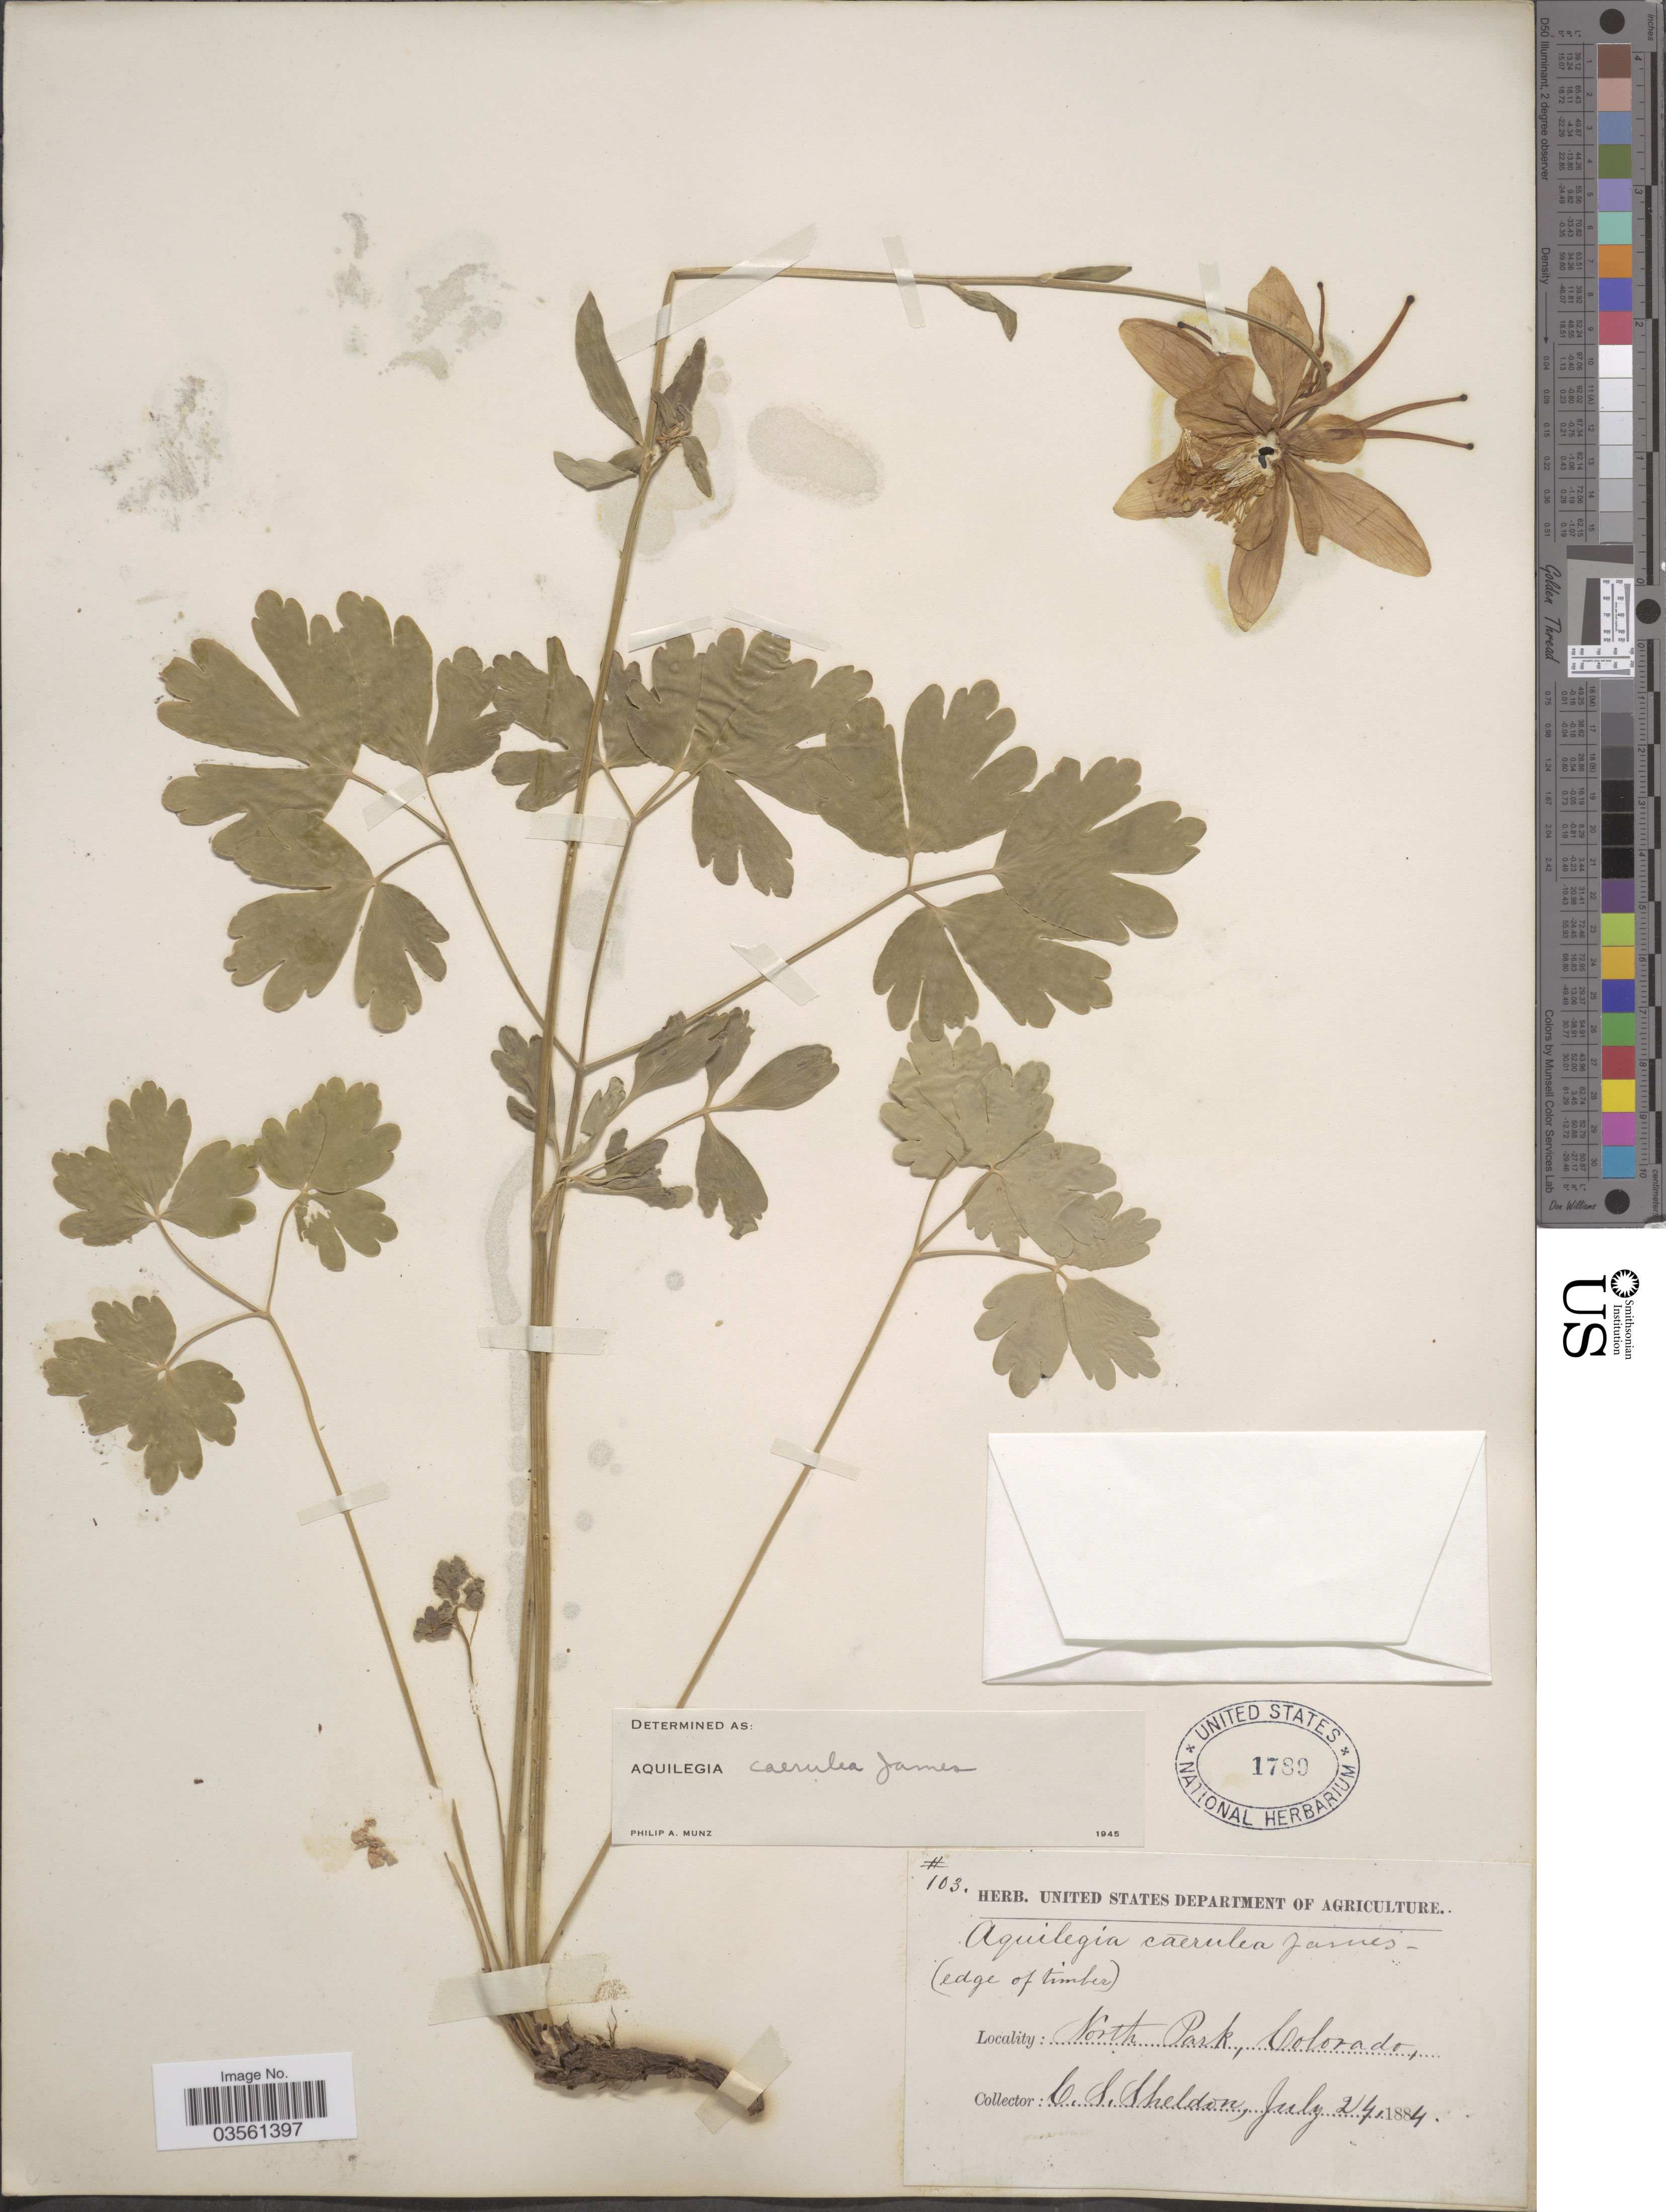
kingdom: Plantae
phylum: Tracheophyta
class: Magnoliopsida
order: Ranunculales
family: Ranunculaceae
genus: Aquilegia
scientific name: Aquilegia coerulea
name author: E. James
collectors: C. S. Sheldon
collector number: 103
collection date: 1884-07-24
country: United States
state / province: Colorado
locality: North Park.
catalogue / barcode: US 1789